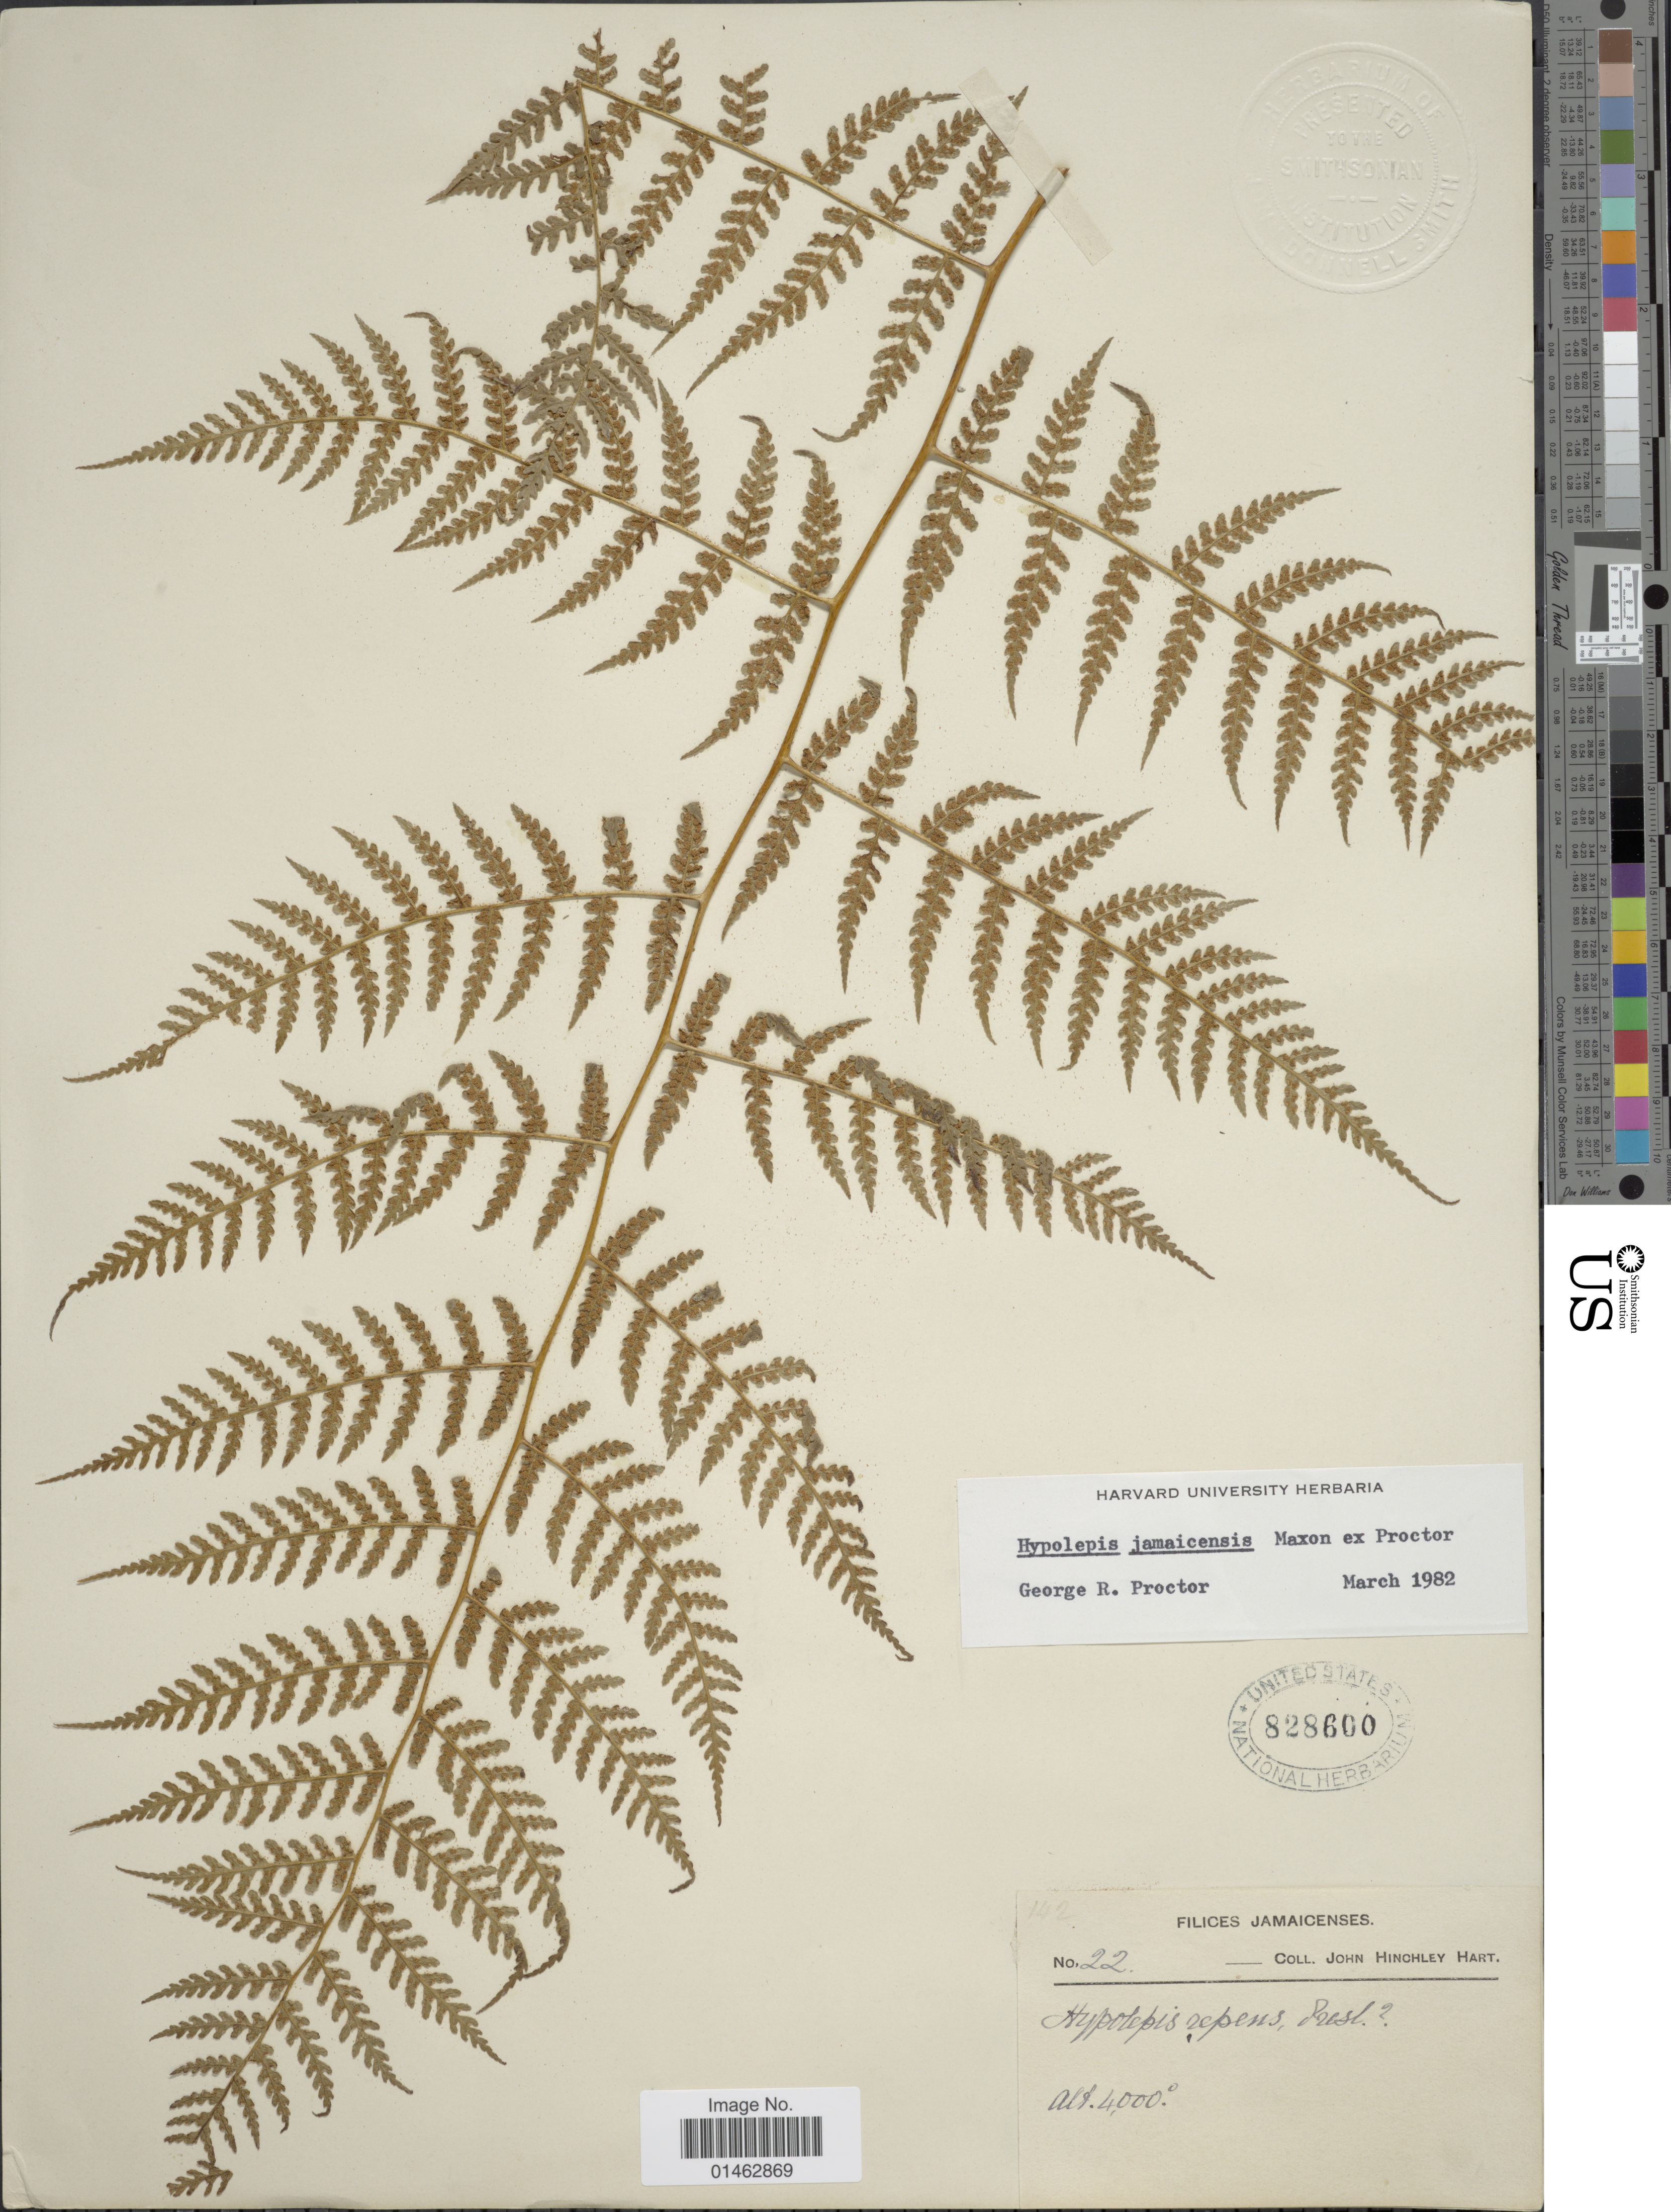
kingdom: Plantae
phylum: Tracheophyta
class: Polypodiopsida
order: Polypodiales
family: Dennstaedtiaceae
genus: Hypolepis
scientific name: Hypolepis jamaicensis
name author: Maxon ex Proctor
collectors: J. H. Hart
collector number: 22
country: Jamaica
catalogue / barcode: US 828600